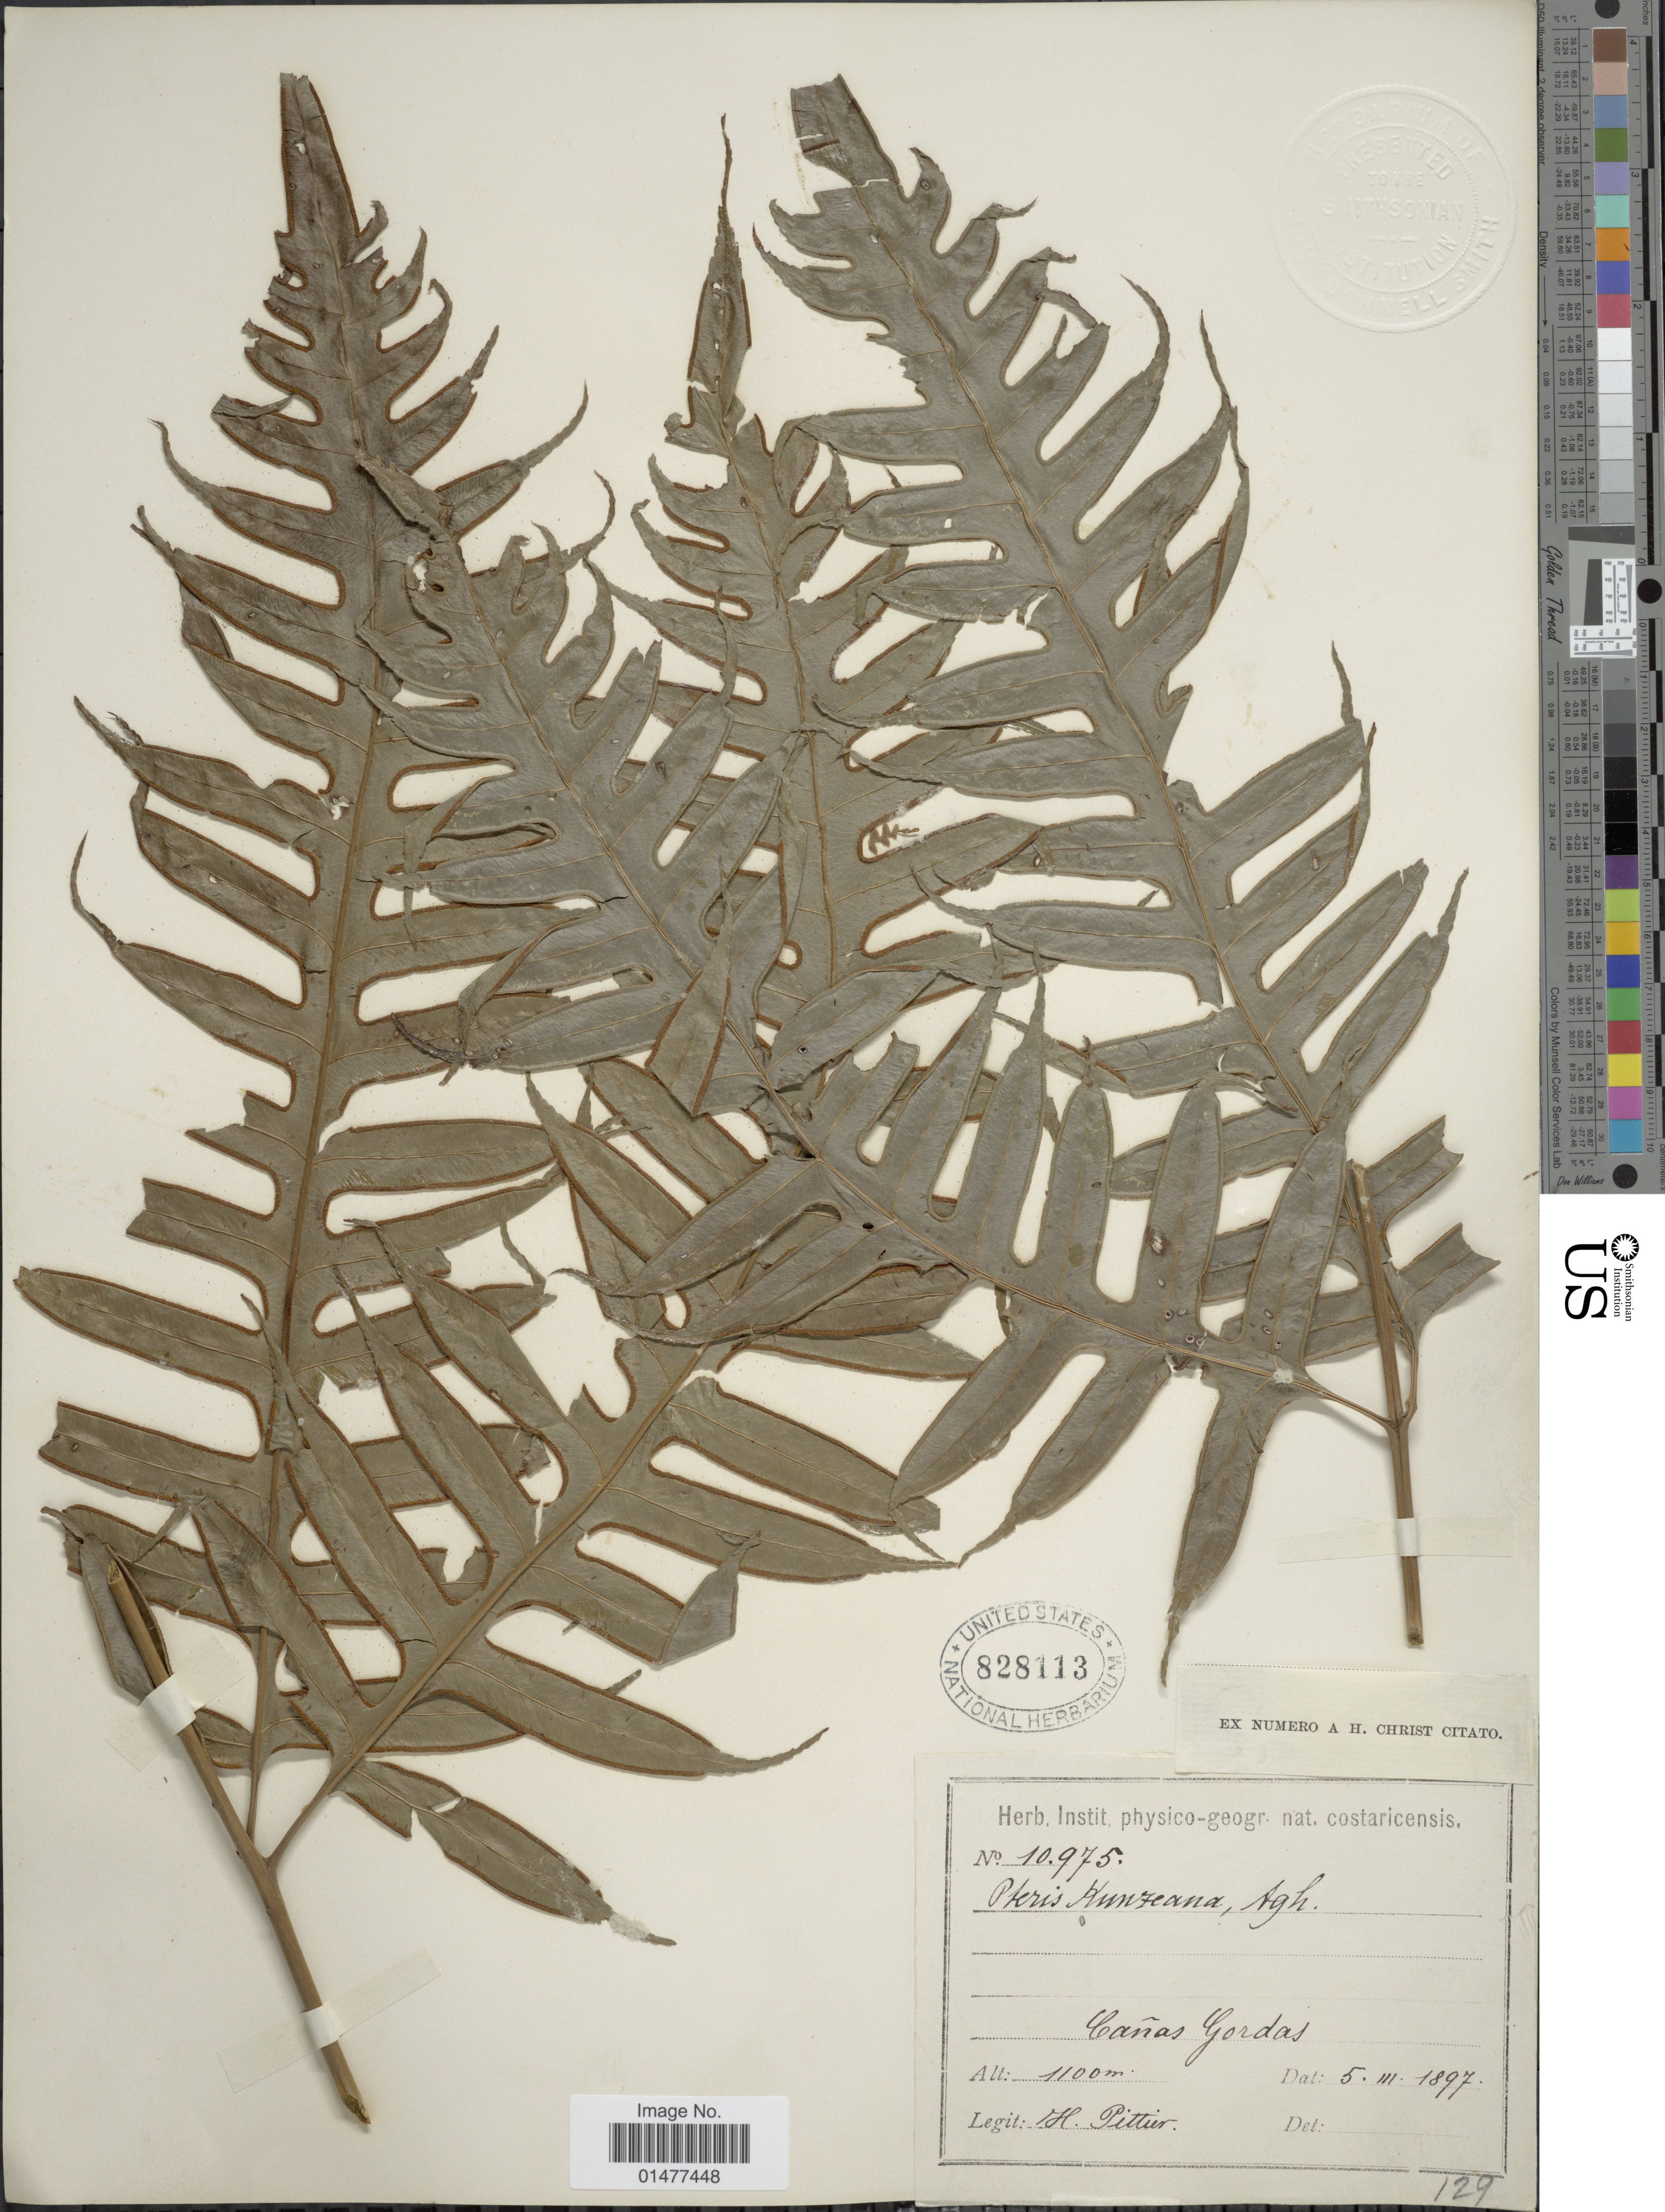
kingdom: Plantae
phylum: Tracheophyta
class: Polypodiopsida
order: Polypodiales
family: Pteridaceae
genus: Pteris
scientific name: Pteris altissima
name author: Poir.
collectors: H. F. Pittier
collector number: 10975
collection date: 1897-03-05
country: Costa Rica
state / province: Puntarenas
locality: Cañas Gordas.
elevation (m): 1100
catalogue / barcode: US 828113